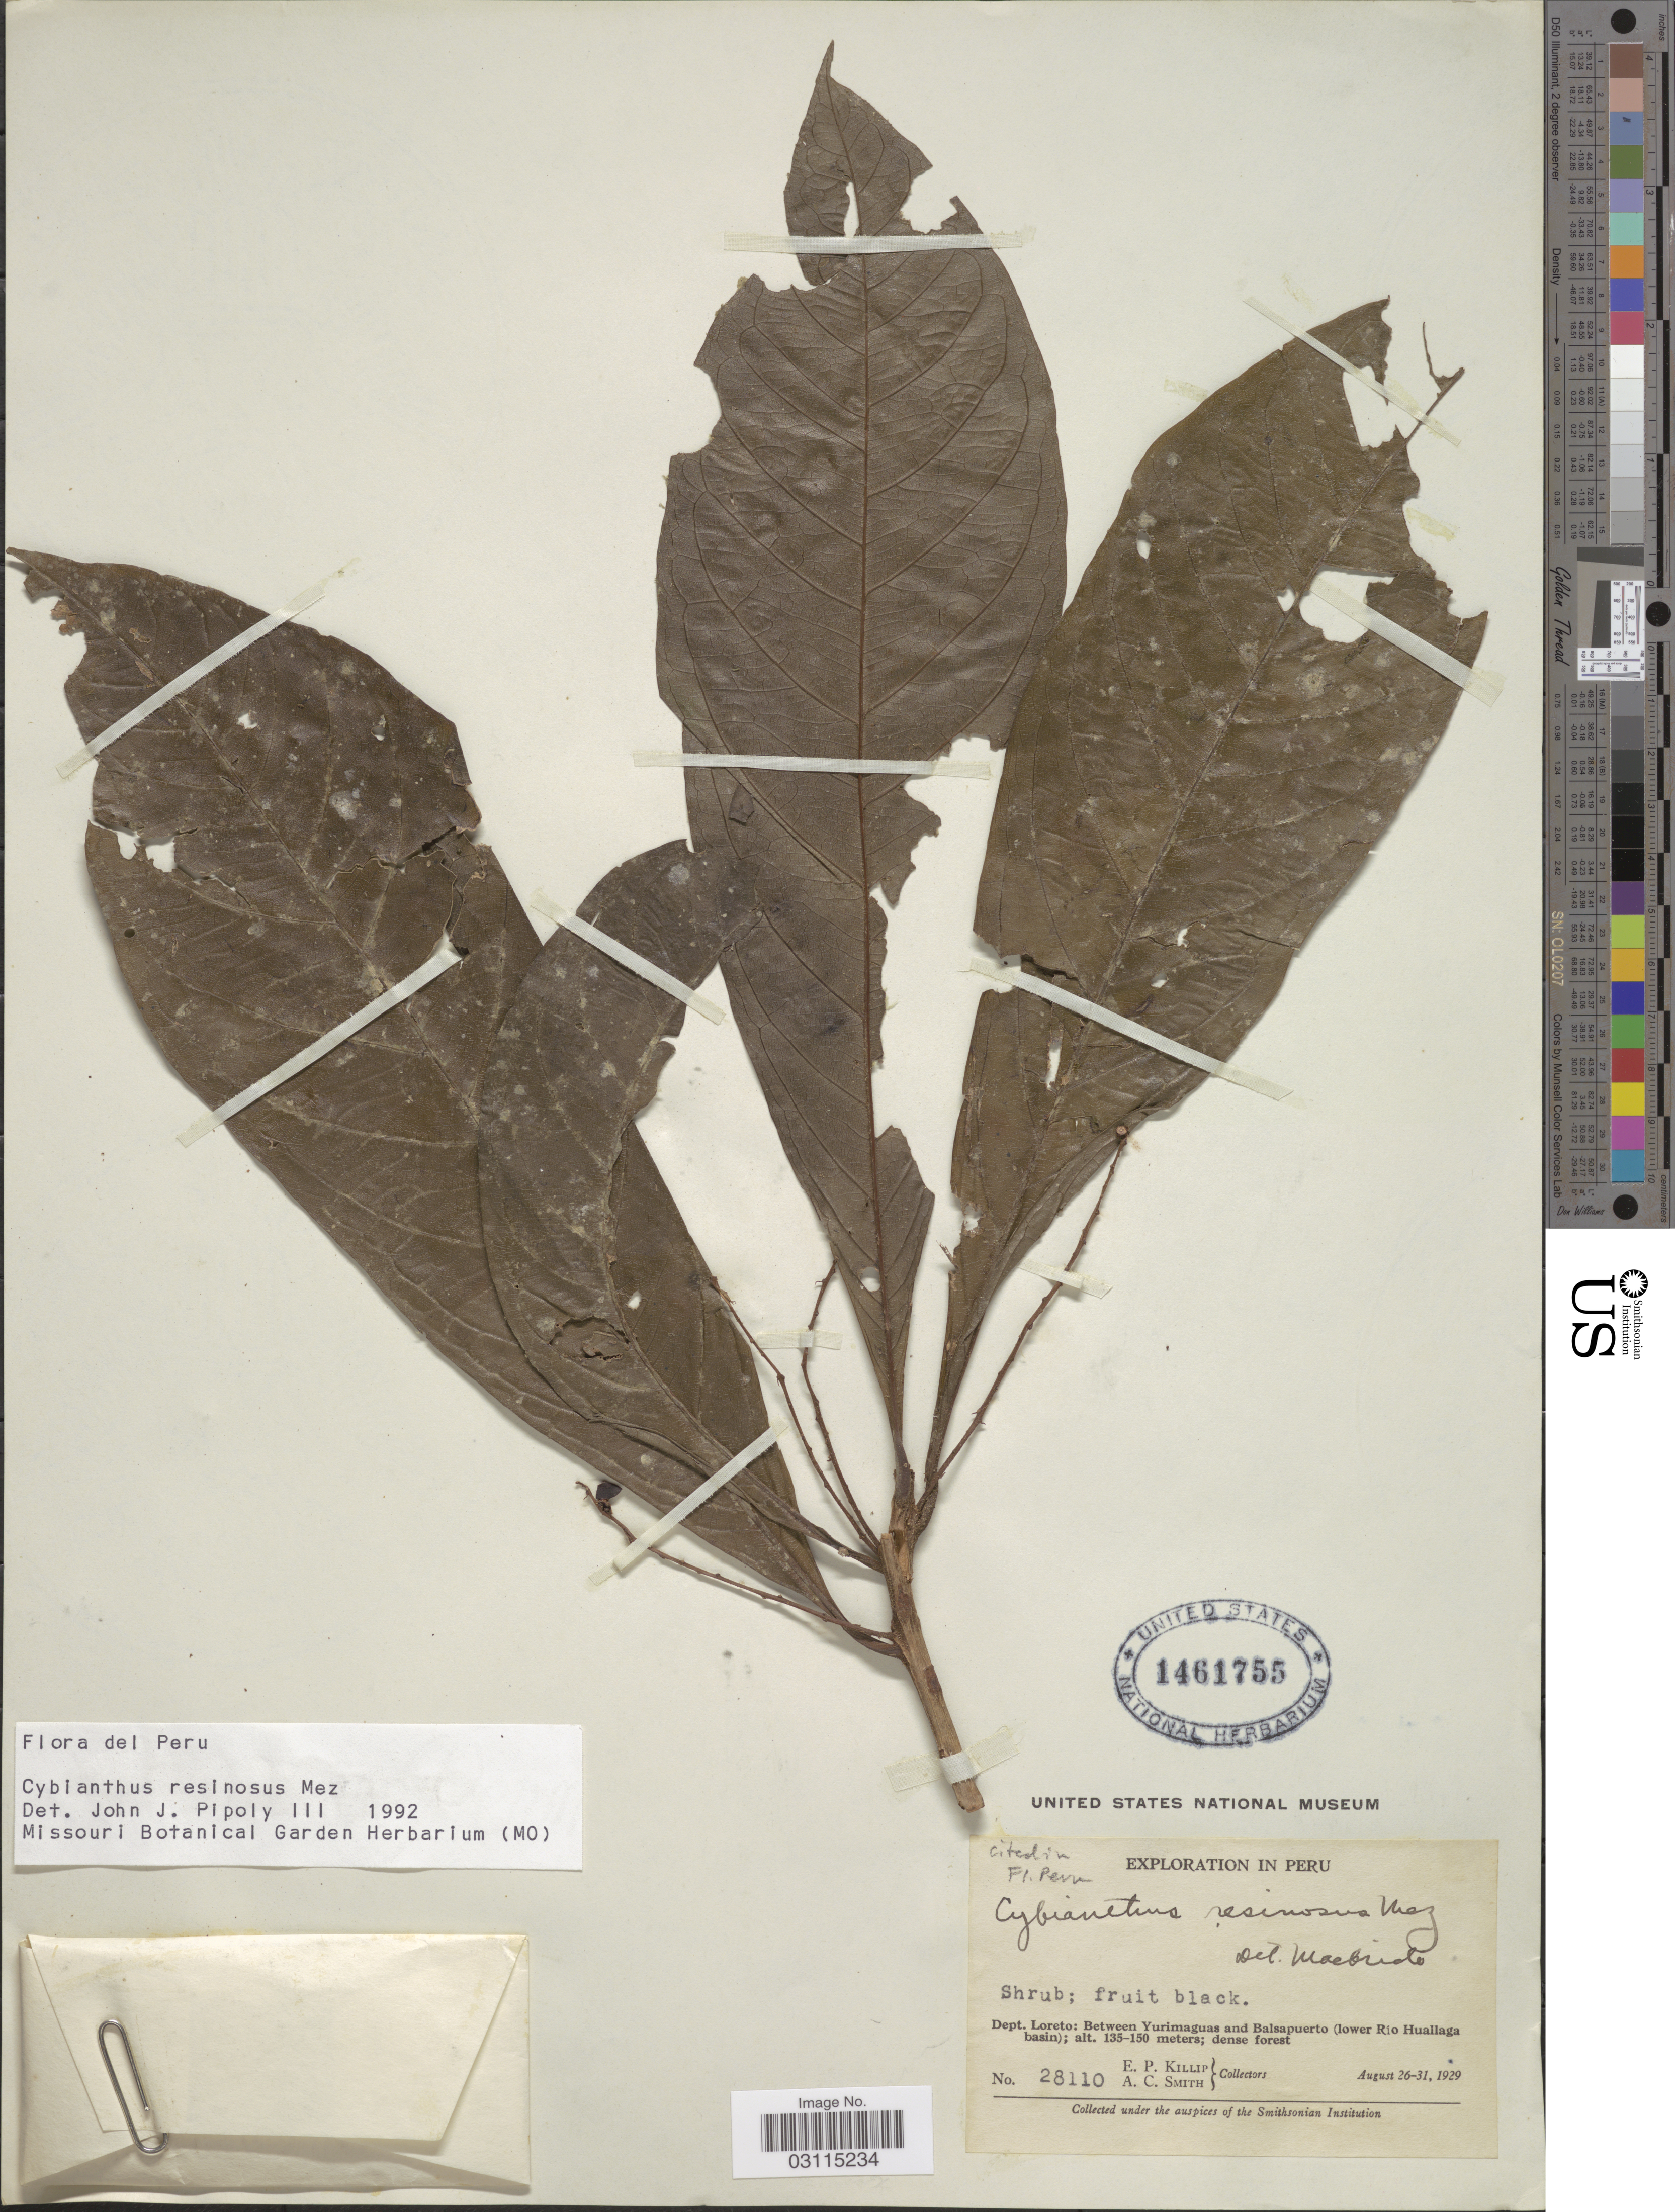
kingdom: Plantae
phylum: Tracheophyta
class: Magnoliopsida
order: Ericales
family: Primulaceae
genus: Cybianthus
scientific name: Cybianthus resinosus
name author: Mez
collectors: E. P. Killip & A. C. Smith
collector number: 28110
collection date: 1929-08-26/1929-08-31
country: Peru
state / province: Loreto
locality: Dept. Loreto: Between Yurimaguas and Balsapuerto (lower Rio Huallaga basin).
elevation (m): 135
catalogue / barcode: US 1461755